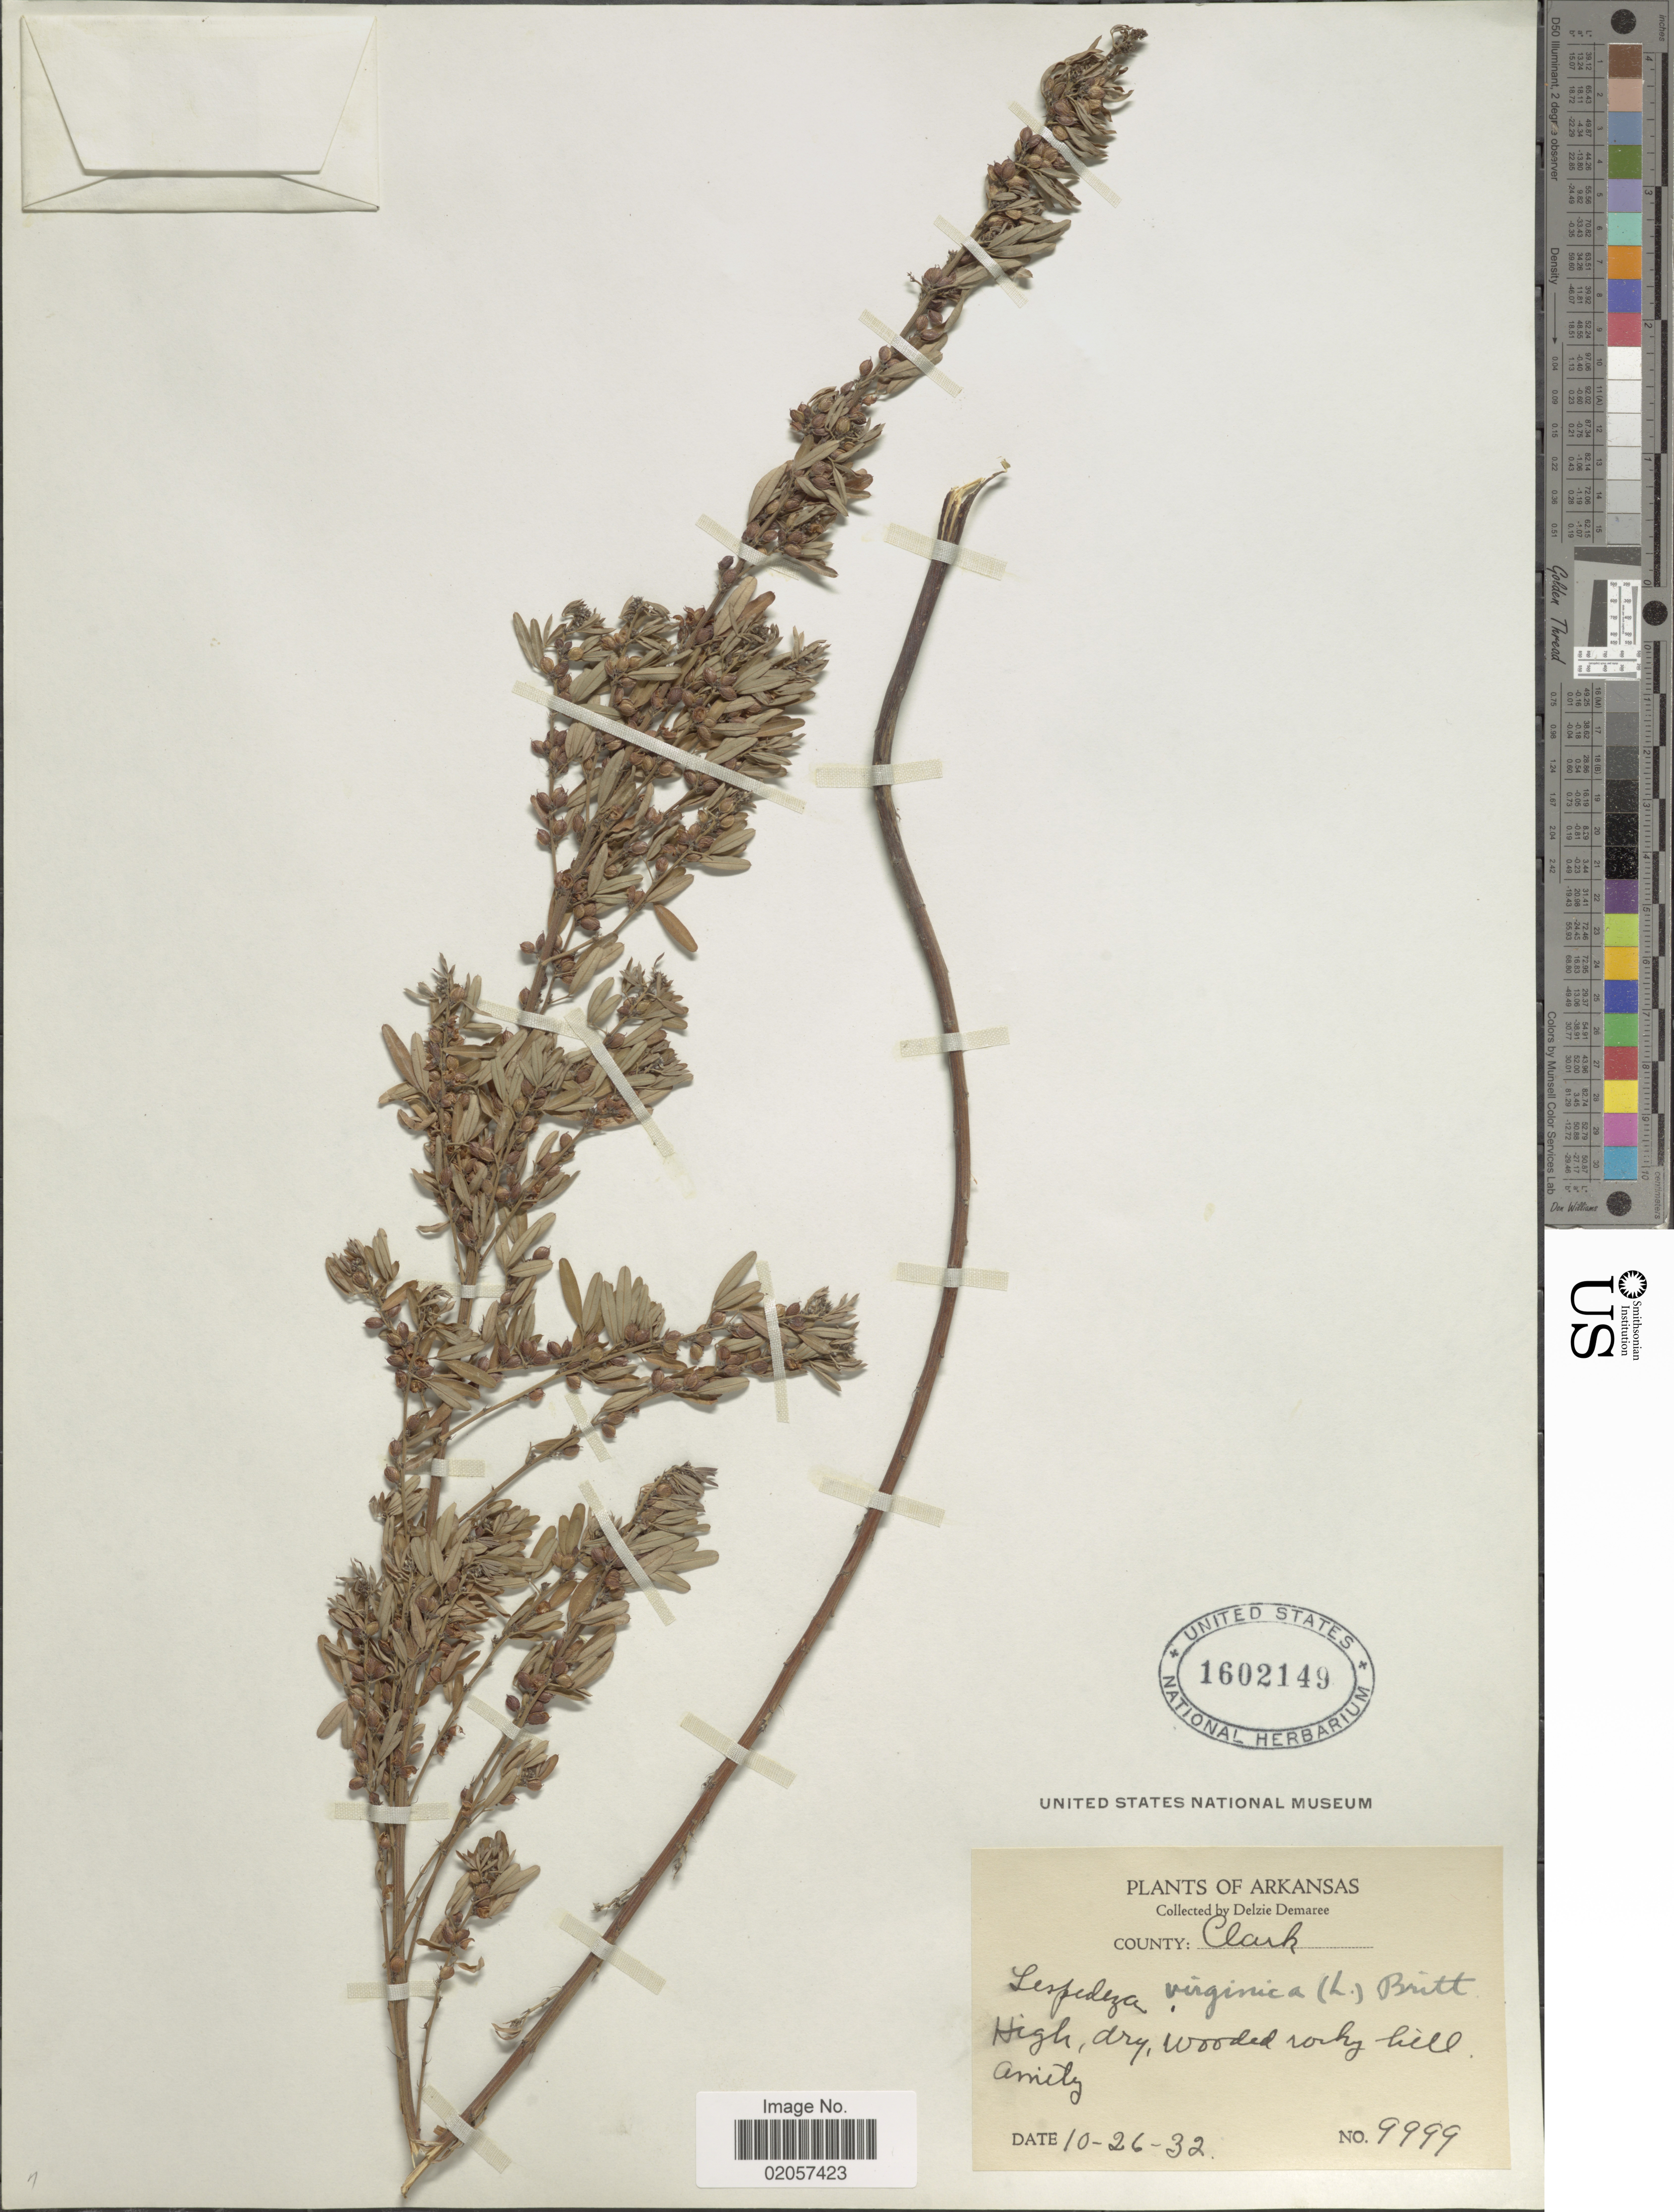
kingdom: Plantae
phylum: Tracheophyta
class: Magnoliopsida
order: Fabales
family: Fabaceae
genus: Lespedeza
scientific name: Lespedeza virginica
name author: (L.) Britton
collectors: D. Demaree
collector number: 9999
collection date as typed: Transcribed d/m/y: 26/10/32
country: United States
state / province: Arkansas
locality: Arkansas, High dry wooded rocky hill. Amily. County Clark.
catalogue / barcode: US 1602149